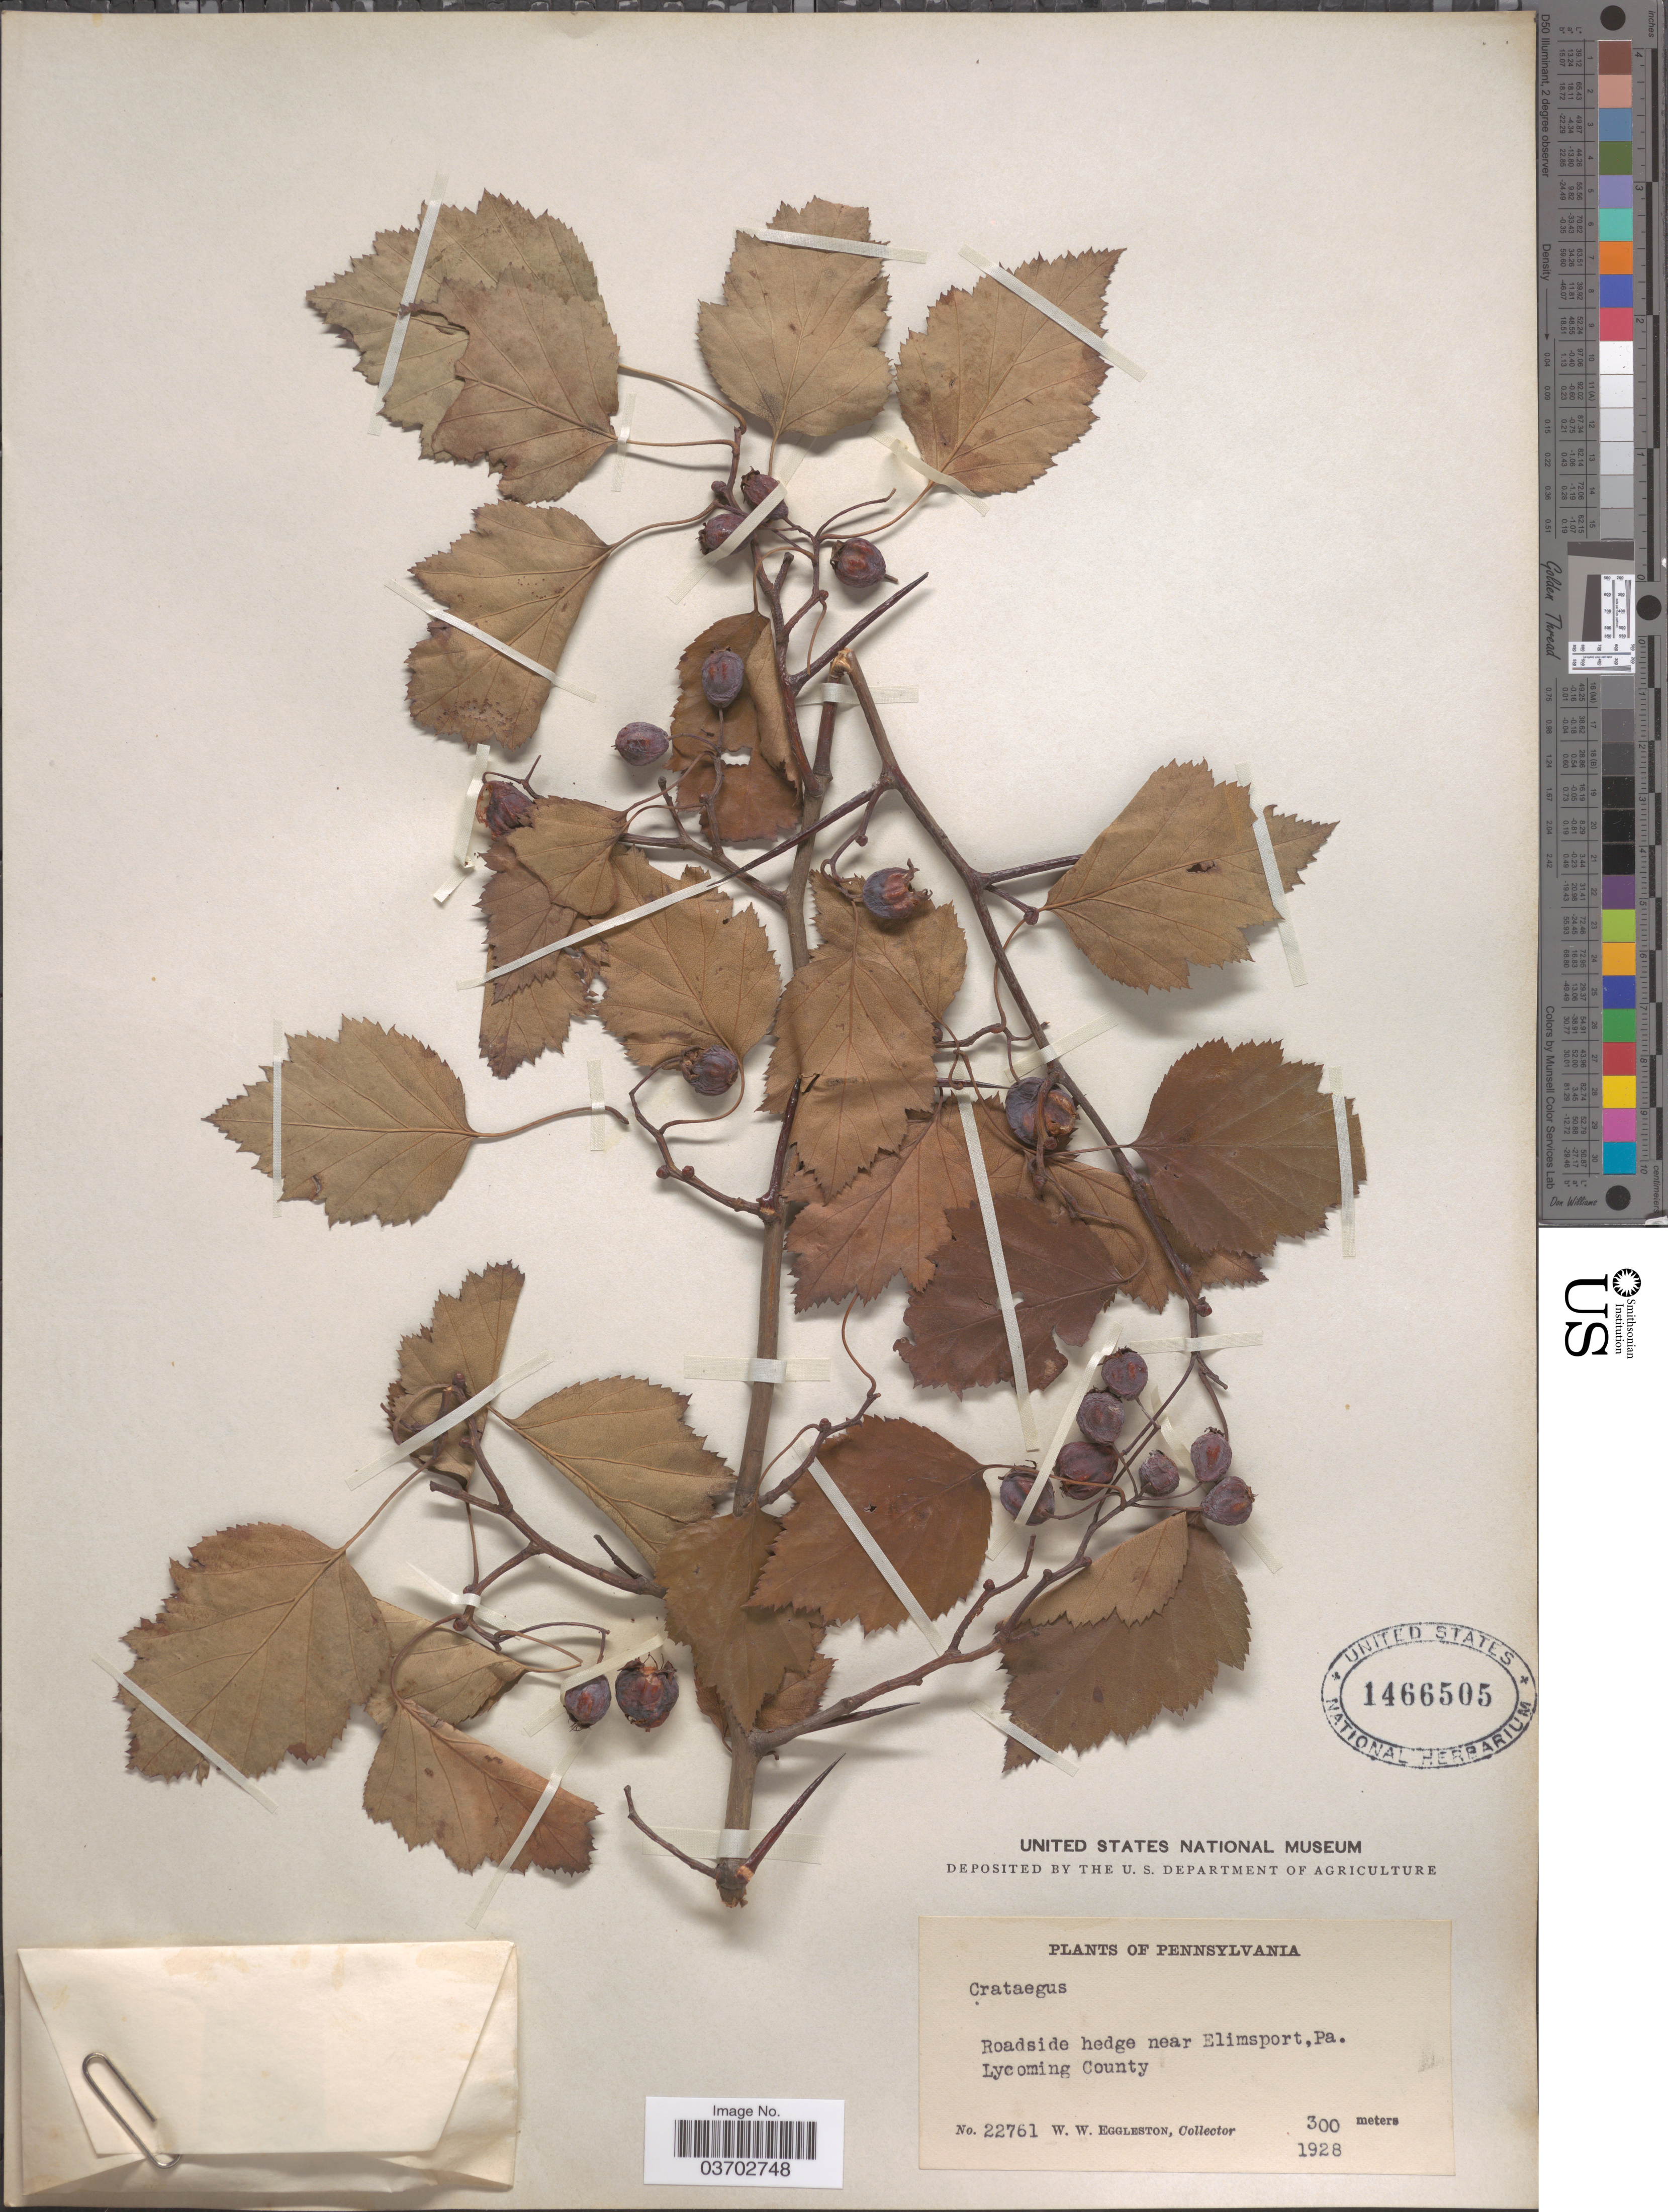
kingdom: Plantae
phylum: Tracheophyta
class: Magnoliopsida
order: Rosales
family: Rosaceae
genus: Crataegus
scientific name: Crataegus sp.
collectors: W. W. Eggleston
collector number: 22761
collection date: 1928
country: United States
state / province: Pennsylvania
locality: Roadside hedge near Elimsport. Lycoming County.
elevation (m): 300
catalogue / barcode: US 1466505